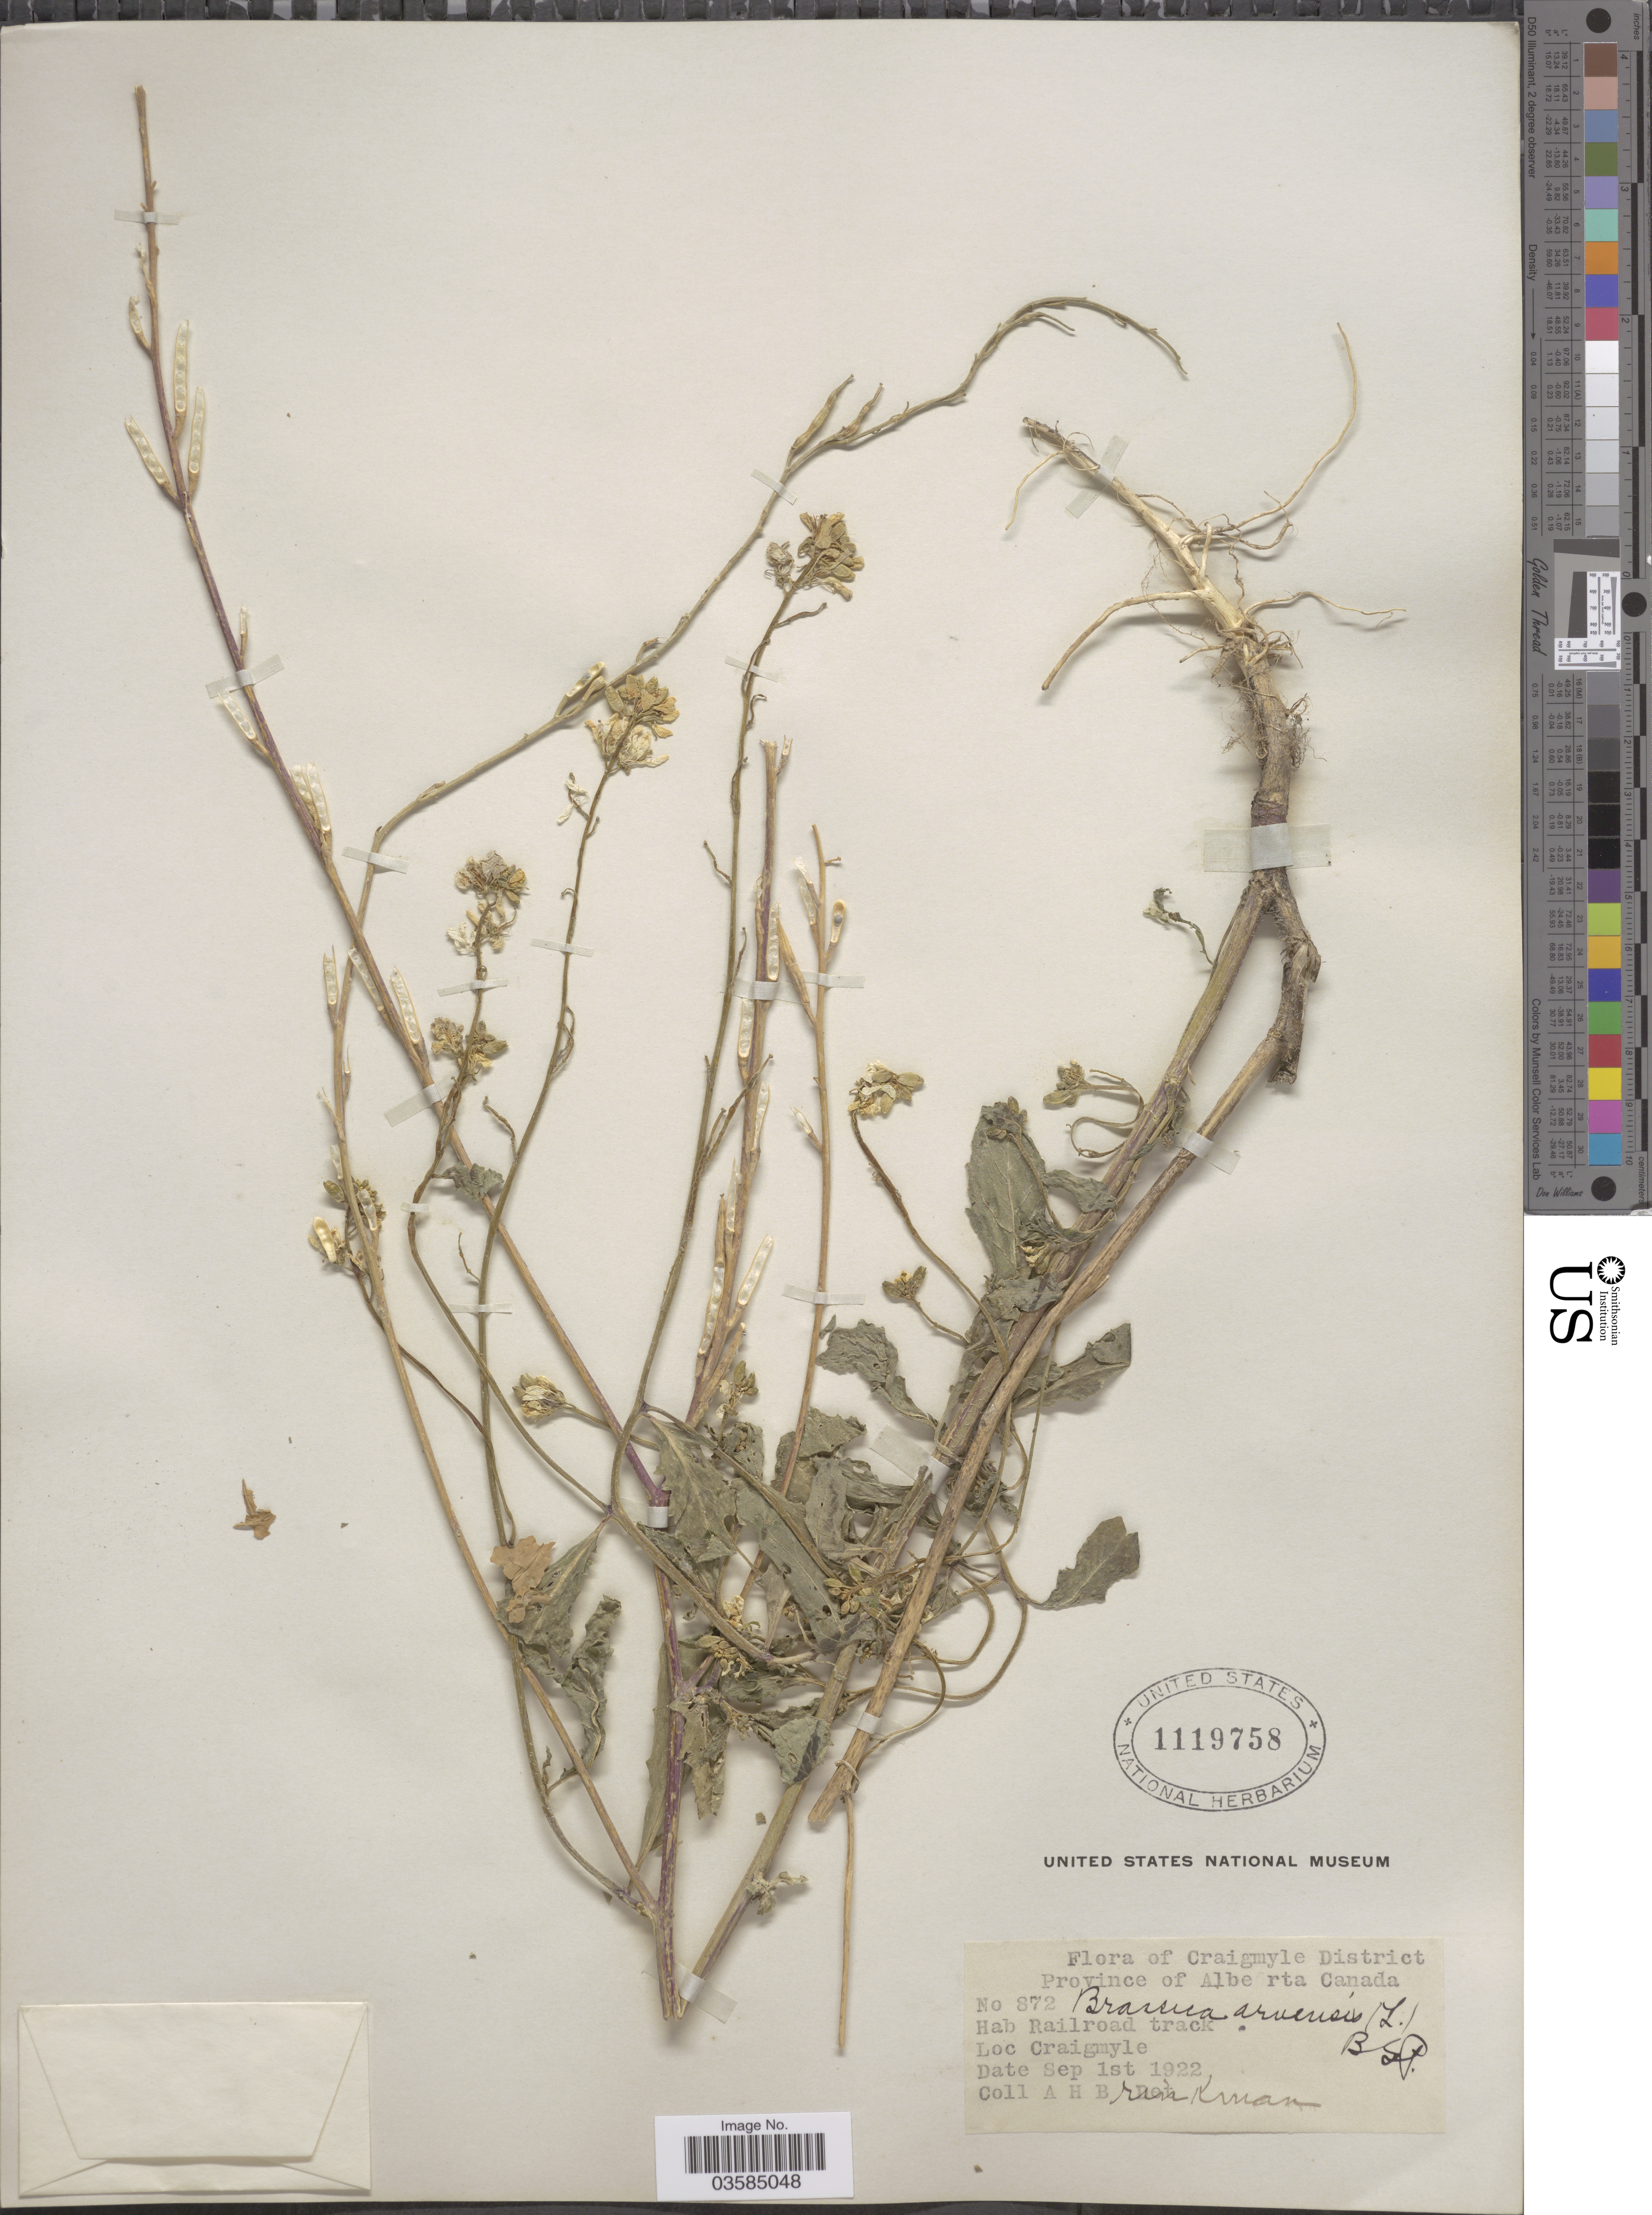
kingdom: Plantae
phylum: Tracheophyta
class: Magnoliopsida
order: Brassicales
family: Brassicaceae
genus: Brassica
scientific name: Brassica kaber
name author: (DC.) L.C. Wheeler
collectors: A. Brinkman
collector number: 872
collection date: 1922-09-01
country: Canada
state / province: Alberta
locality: Craigmyle District. Railroad track. Craigmyle.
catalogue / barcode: US 1119758